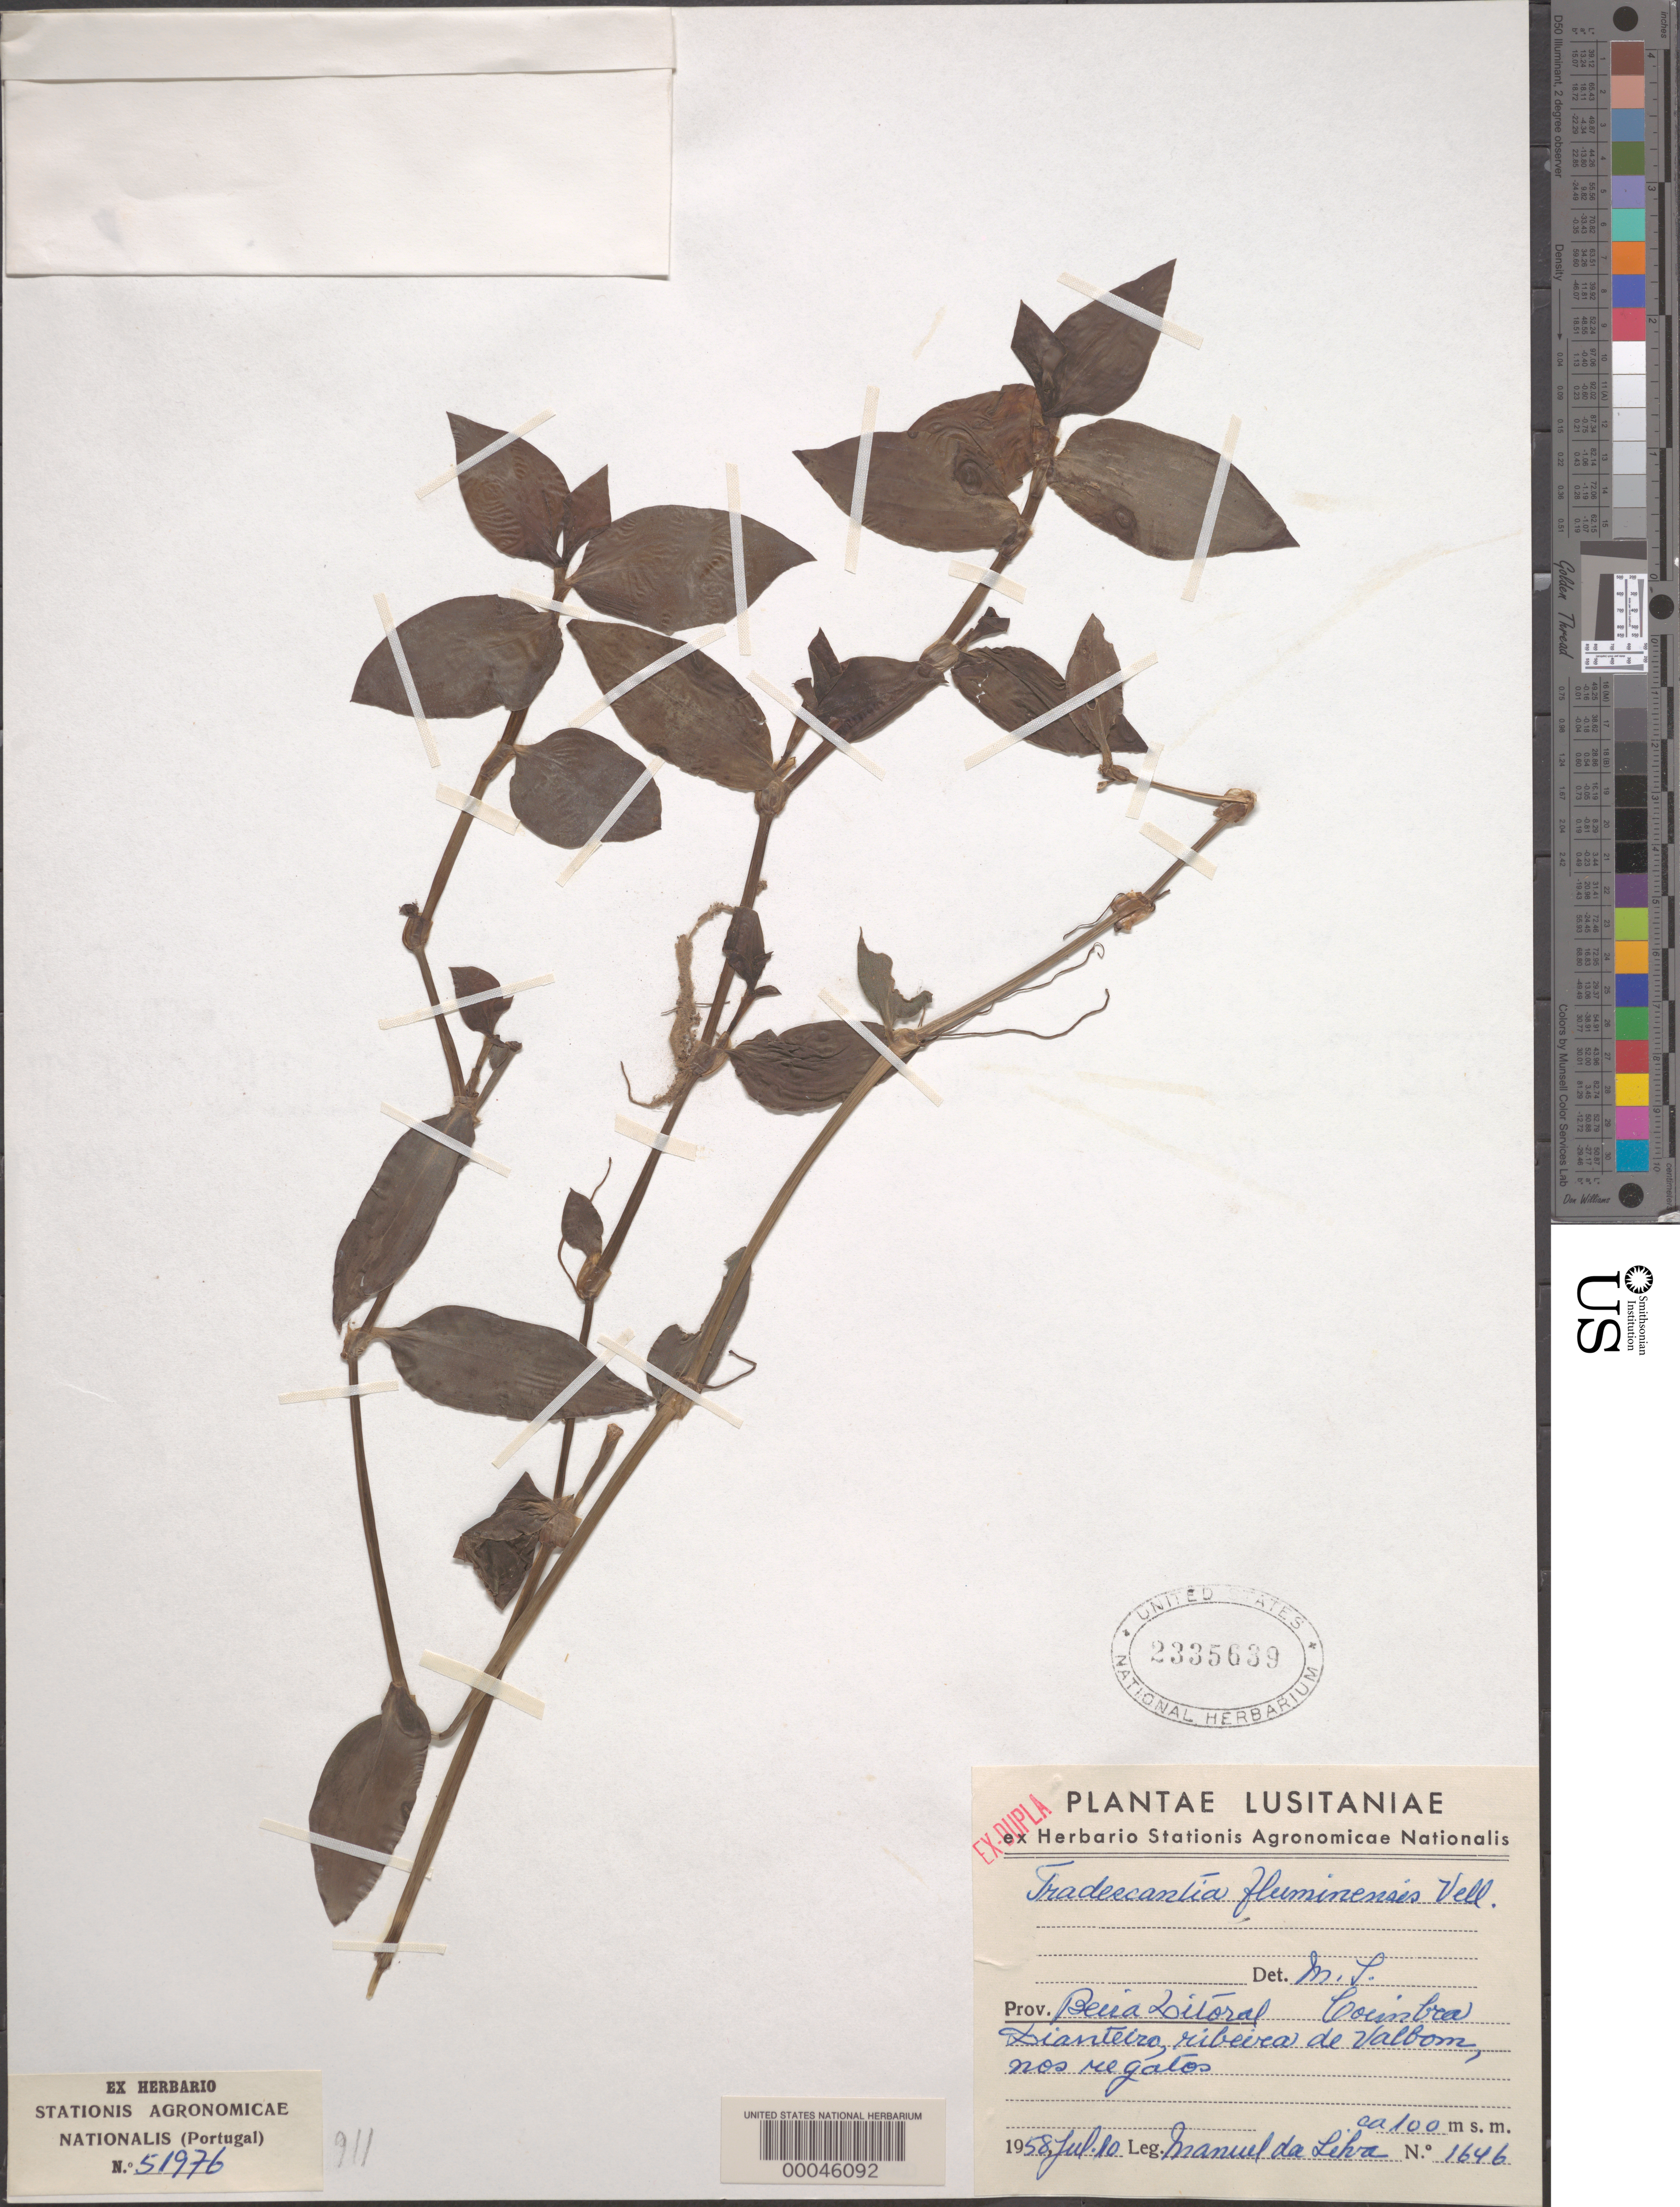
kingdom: Plantae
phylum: Tracheophyta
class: Liliopsida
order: Commelinales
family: Commelinaceae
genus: Tradescantia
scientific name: Tradescantia fluminensis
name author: Vell.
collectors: M. Leha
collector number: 1646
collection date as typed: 10 Jul 1958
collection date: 1958-07-10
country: Portugal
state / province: Coimbra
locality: Coeinbra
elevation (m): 100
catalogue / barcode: US 2335639